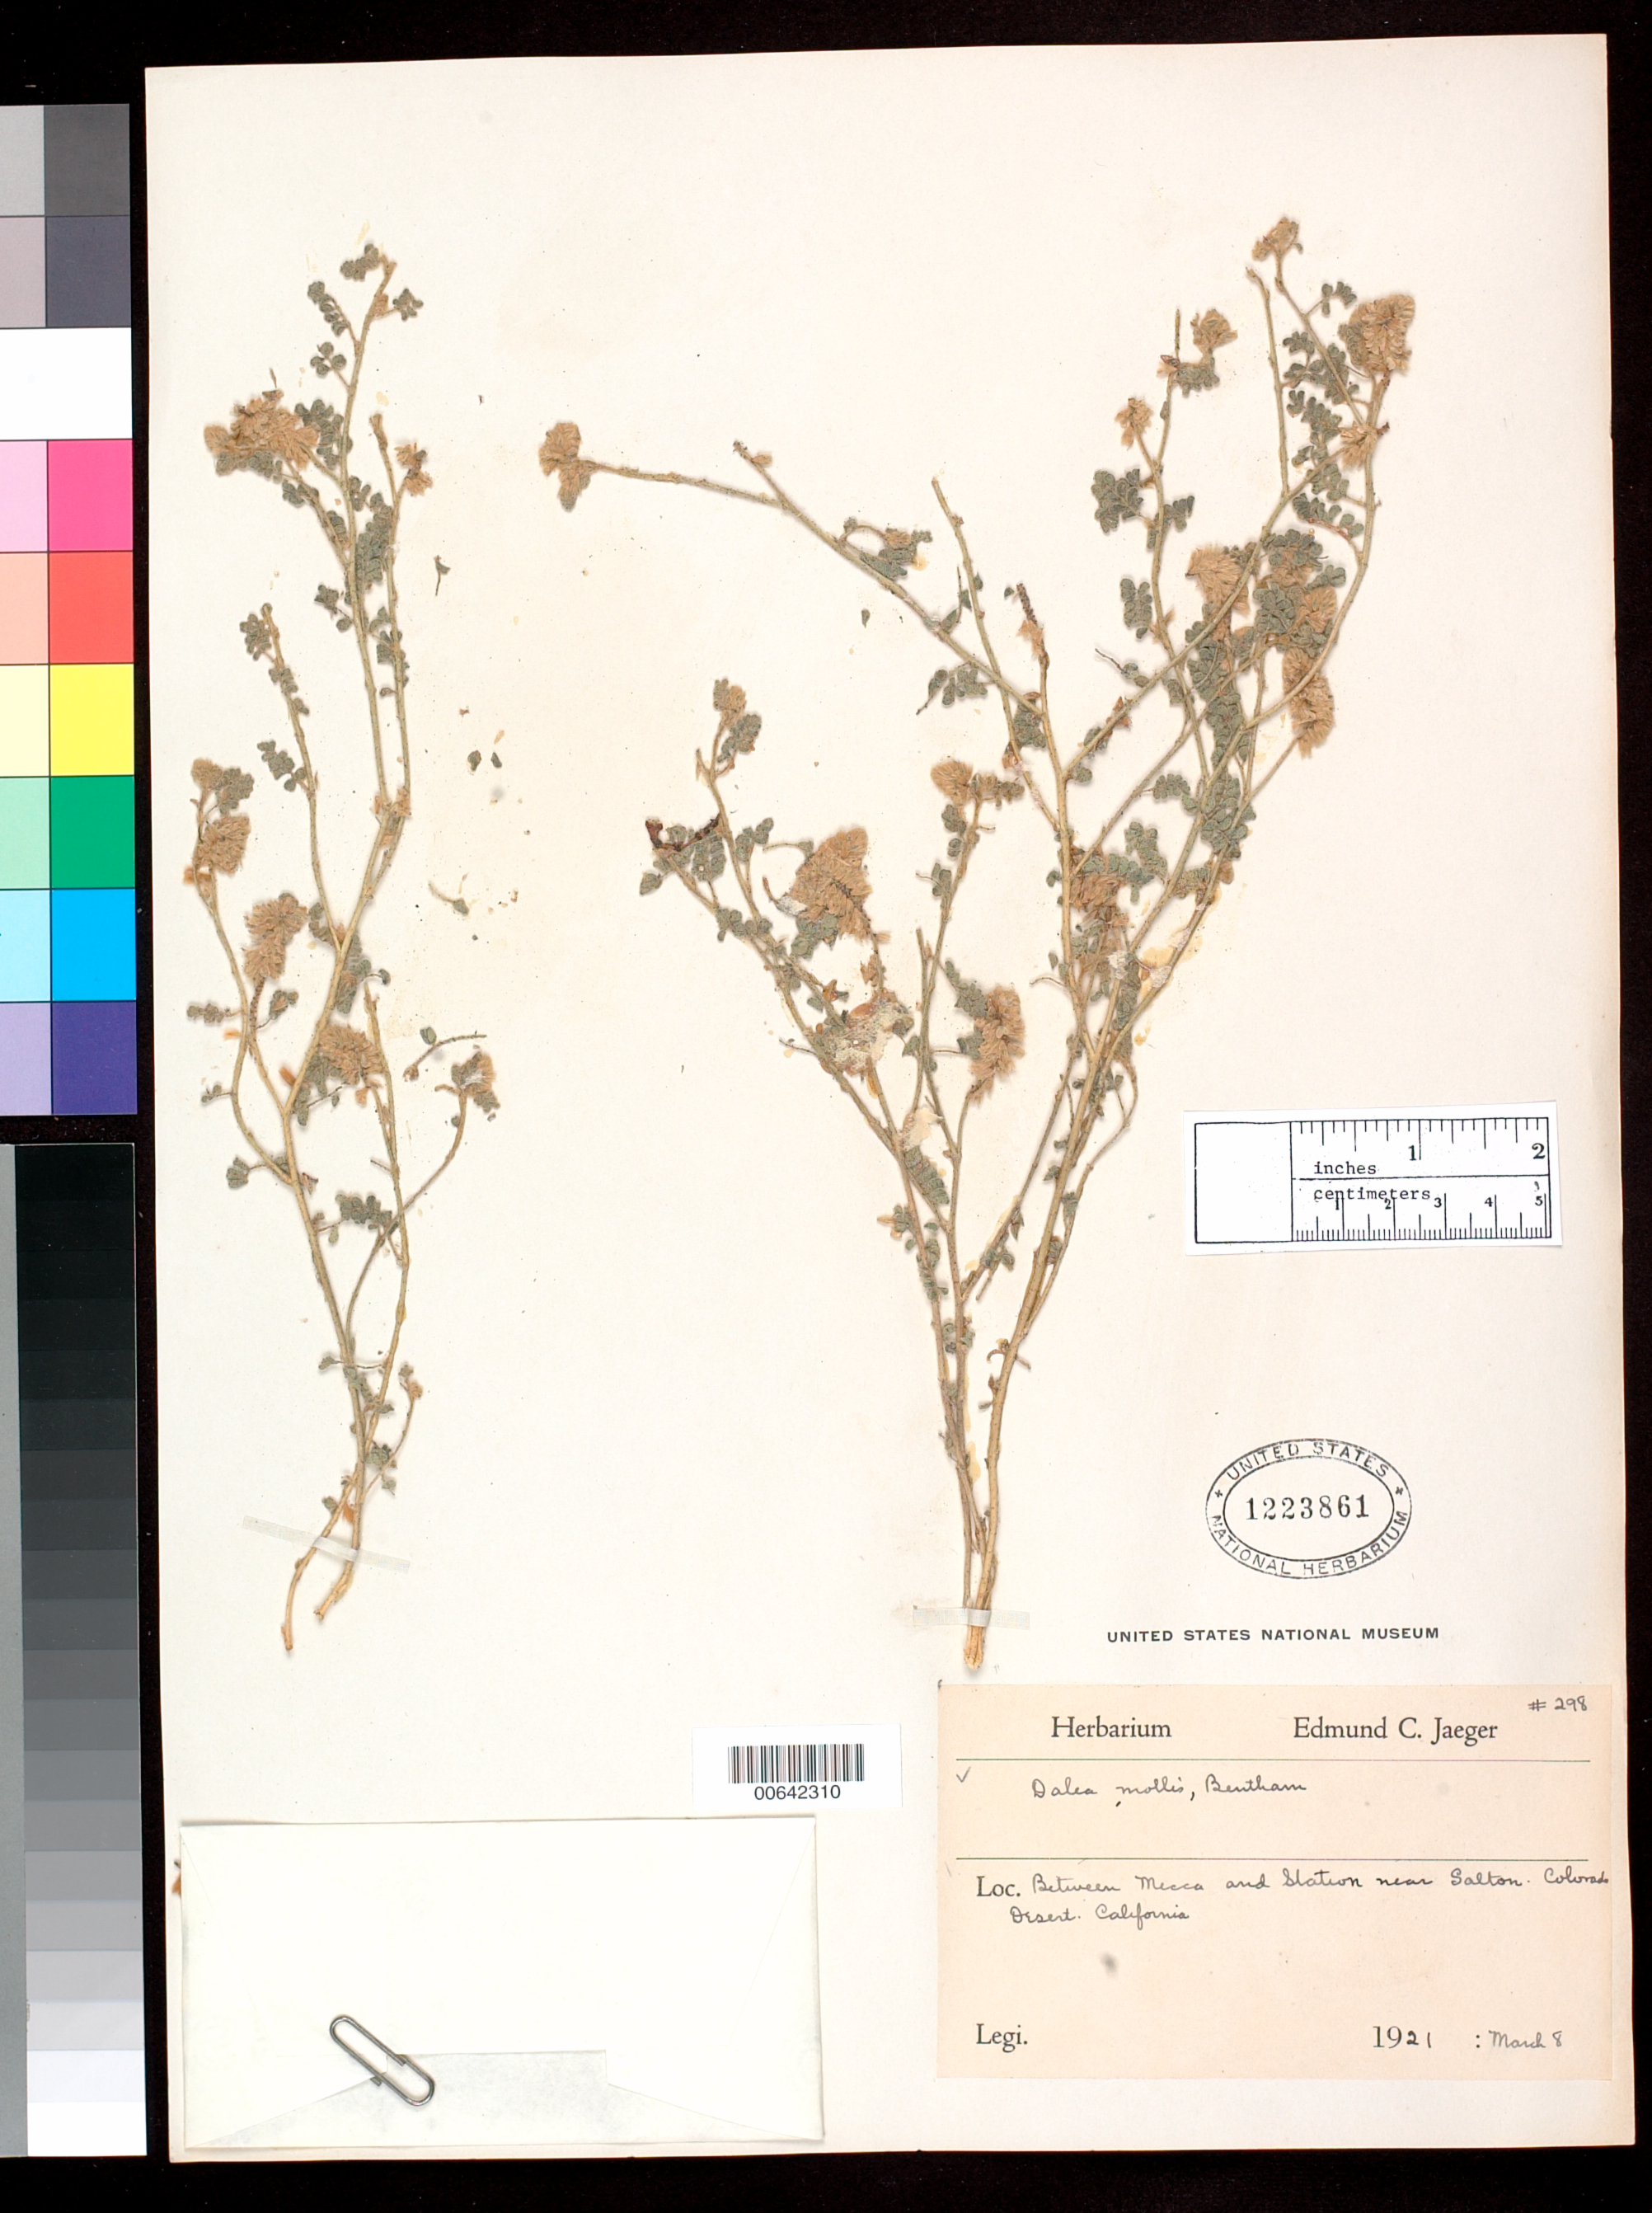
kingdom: Plantae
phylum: Tracheophyta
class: Magnoliopsida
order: Fabales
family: Fabaceae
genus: Dalea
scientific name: Dalea mollis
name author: Benth.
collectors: E. Jaeger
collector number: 298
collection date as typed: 08 Mar 1921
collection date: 1921-03-08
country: United States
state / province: California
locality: Between Mecca and Slation near Salton, Colorado Desert.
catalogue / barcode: US 1223861